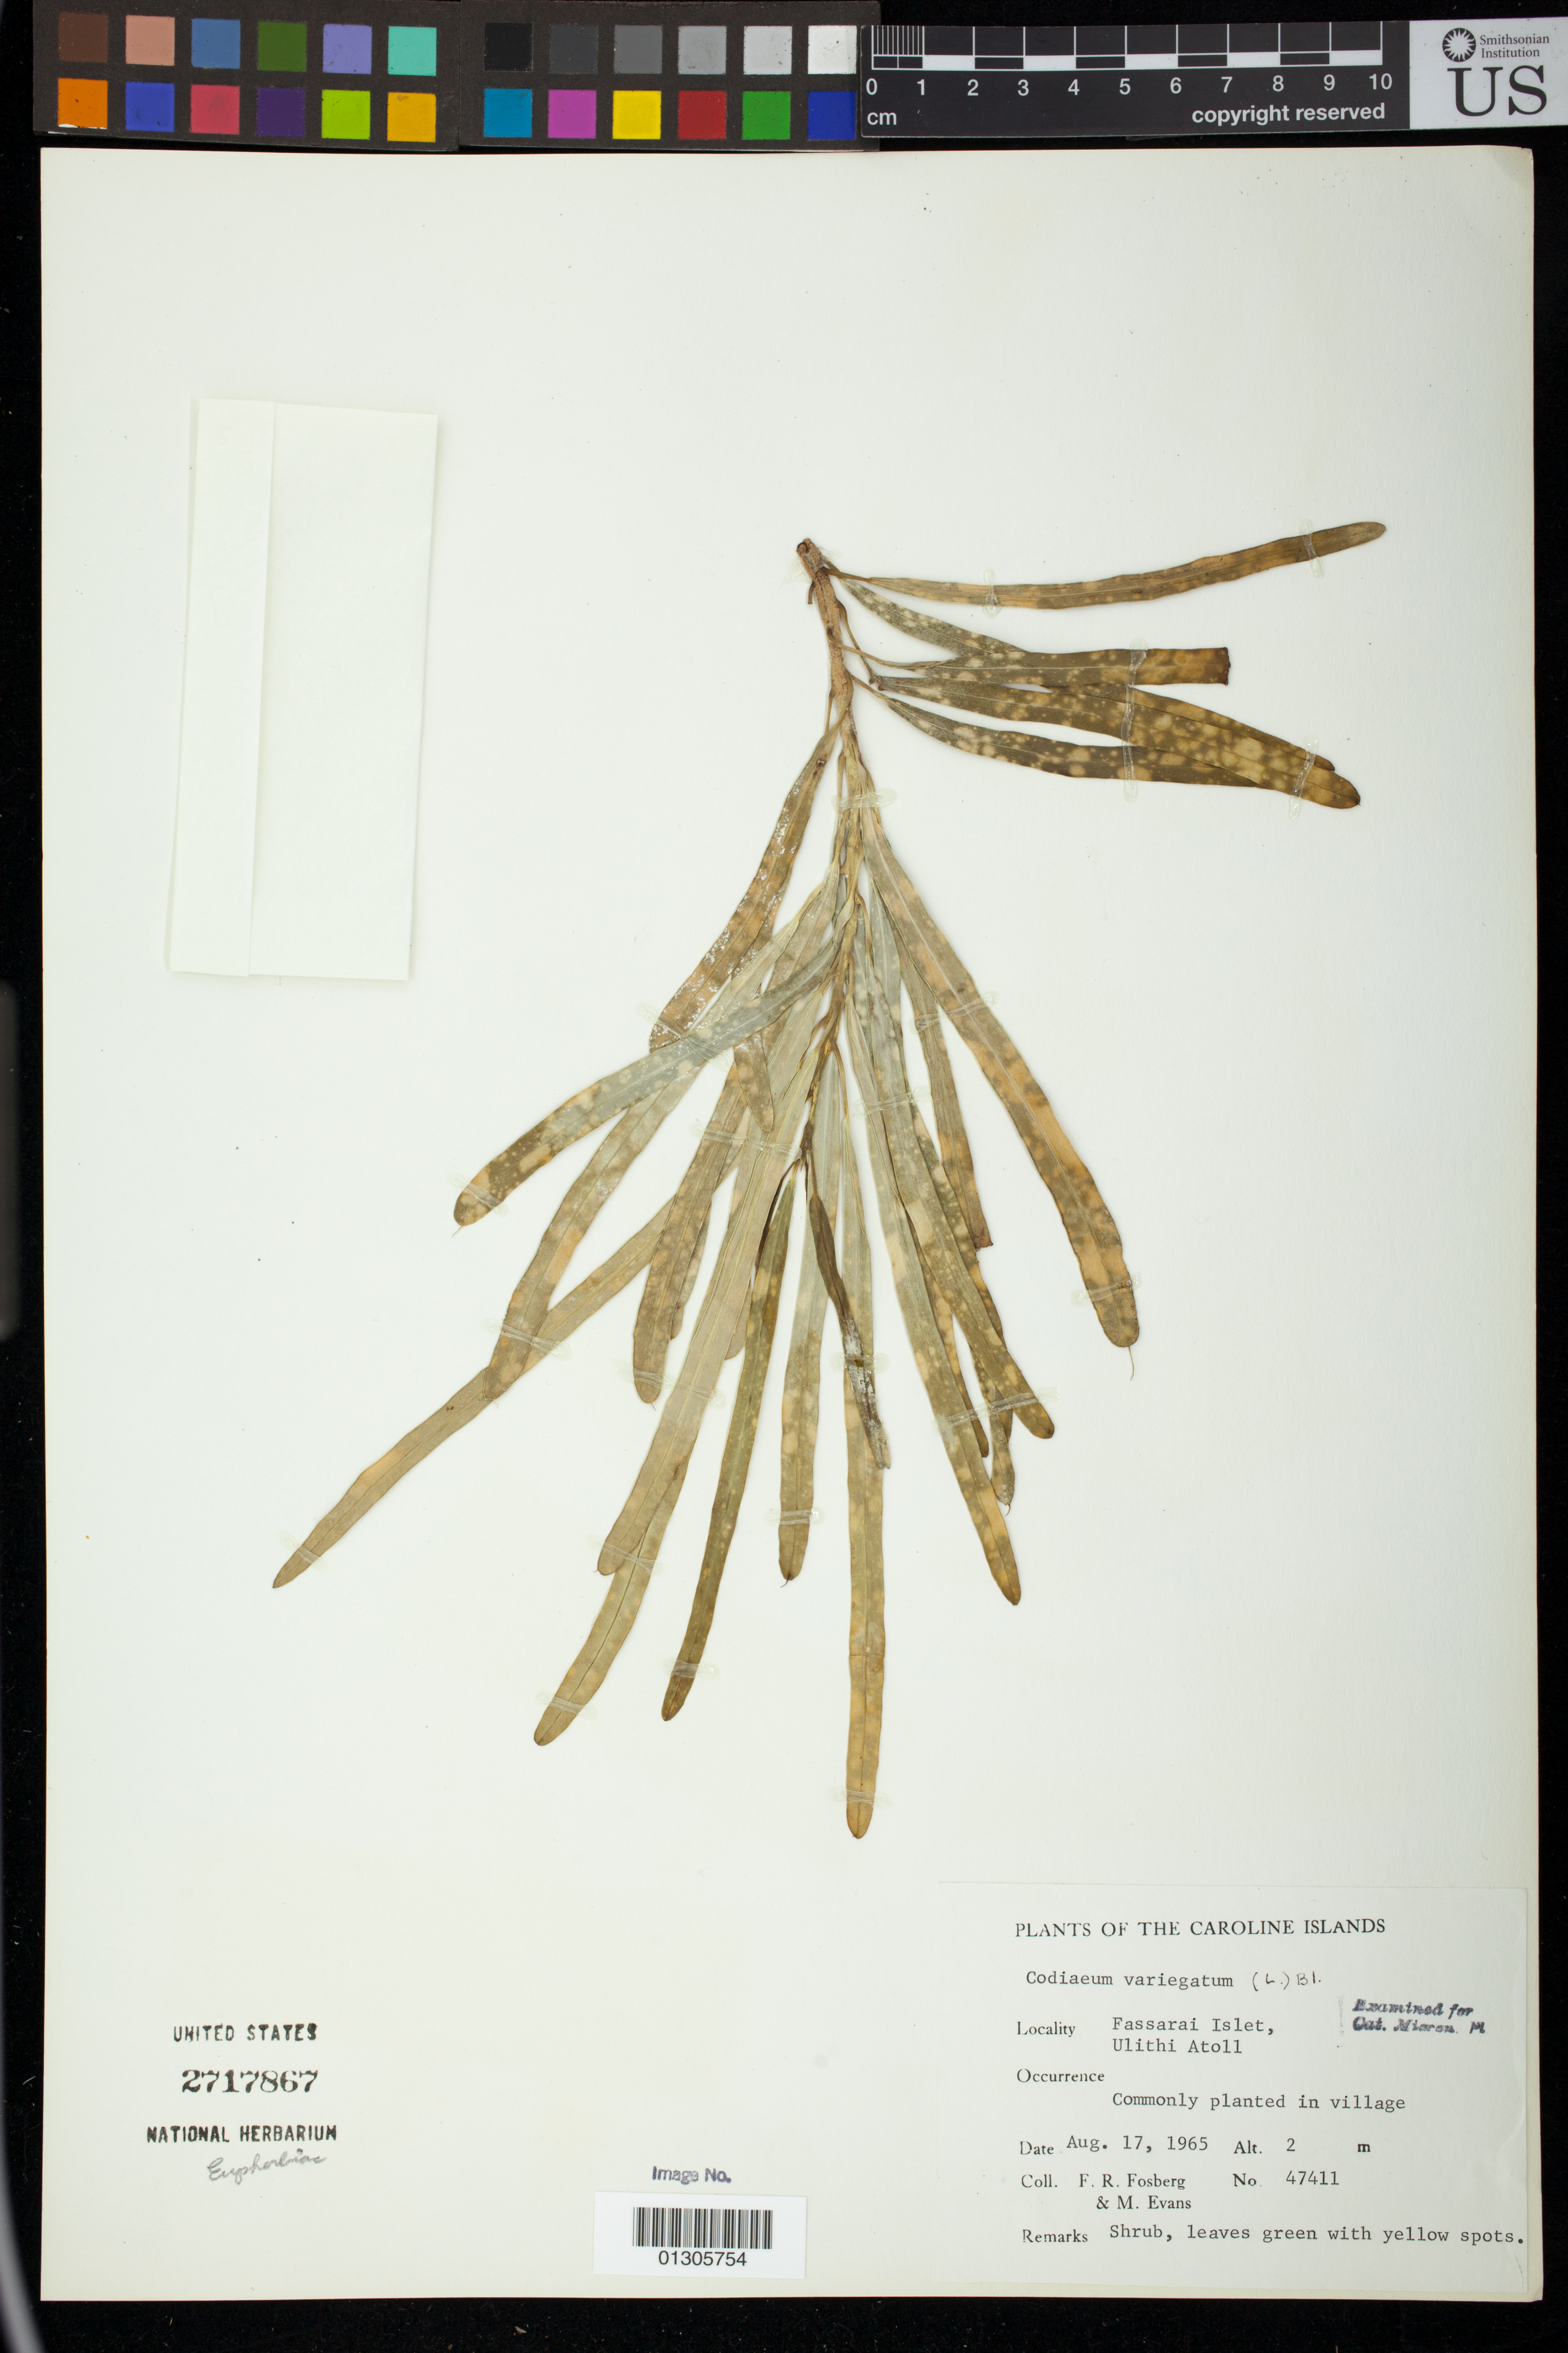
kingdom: Plantae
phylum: Tracheophyta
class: Magnoliopsida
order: Malpighiales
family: Euphorbiaceae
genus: Codiaeum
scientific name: Codiaeum variegatum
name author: (L.) Rumph. ex A. Juss.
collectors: F. R. Fosberg & M. Evans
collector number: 47411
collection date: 1965-08-17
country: Micronesia, Federated States of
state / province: Yap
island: Ulithi Atoll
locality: Fassarai Islet, Ulithi Atoll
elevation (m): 2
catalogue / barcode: US 2717867